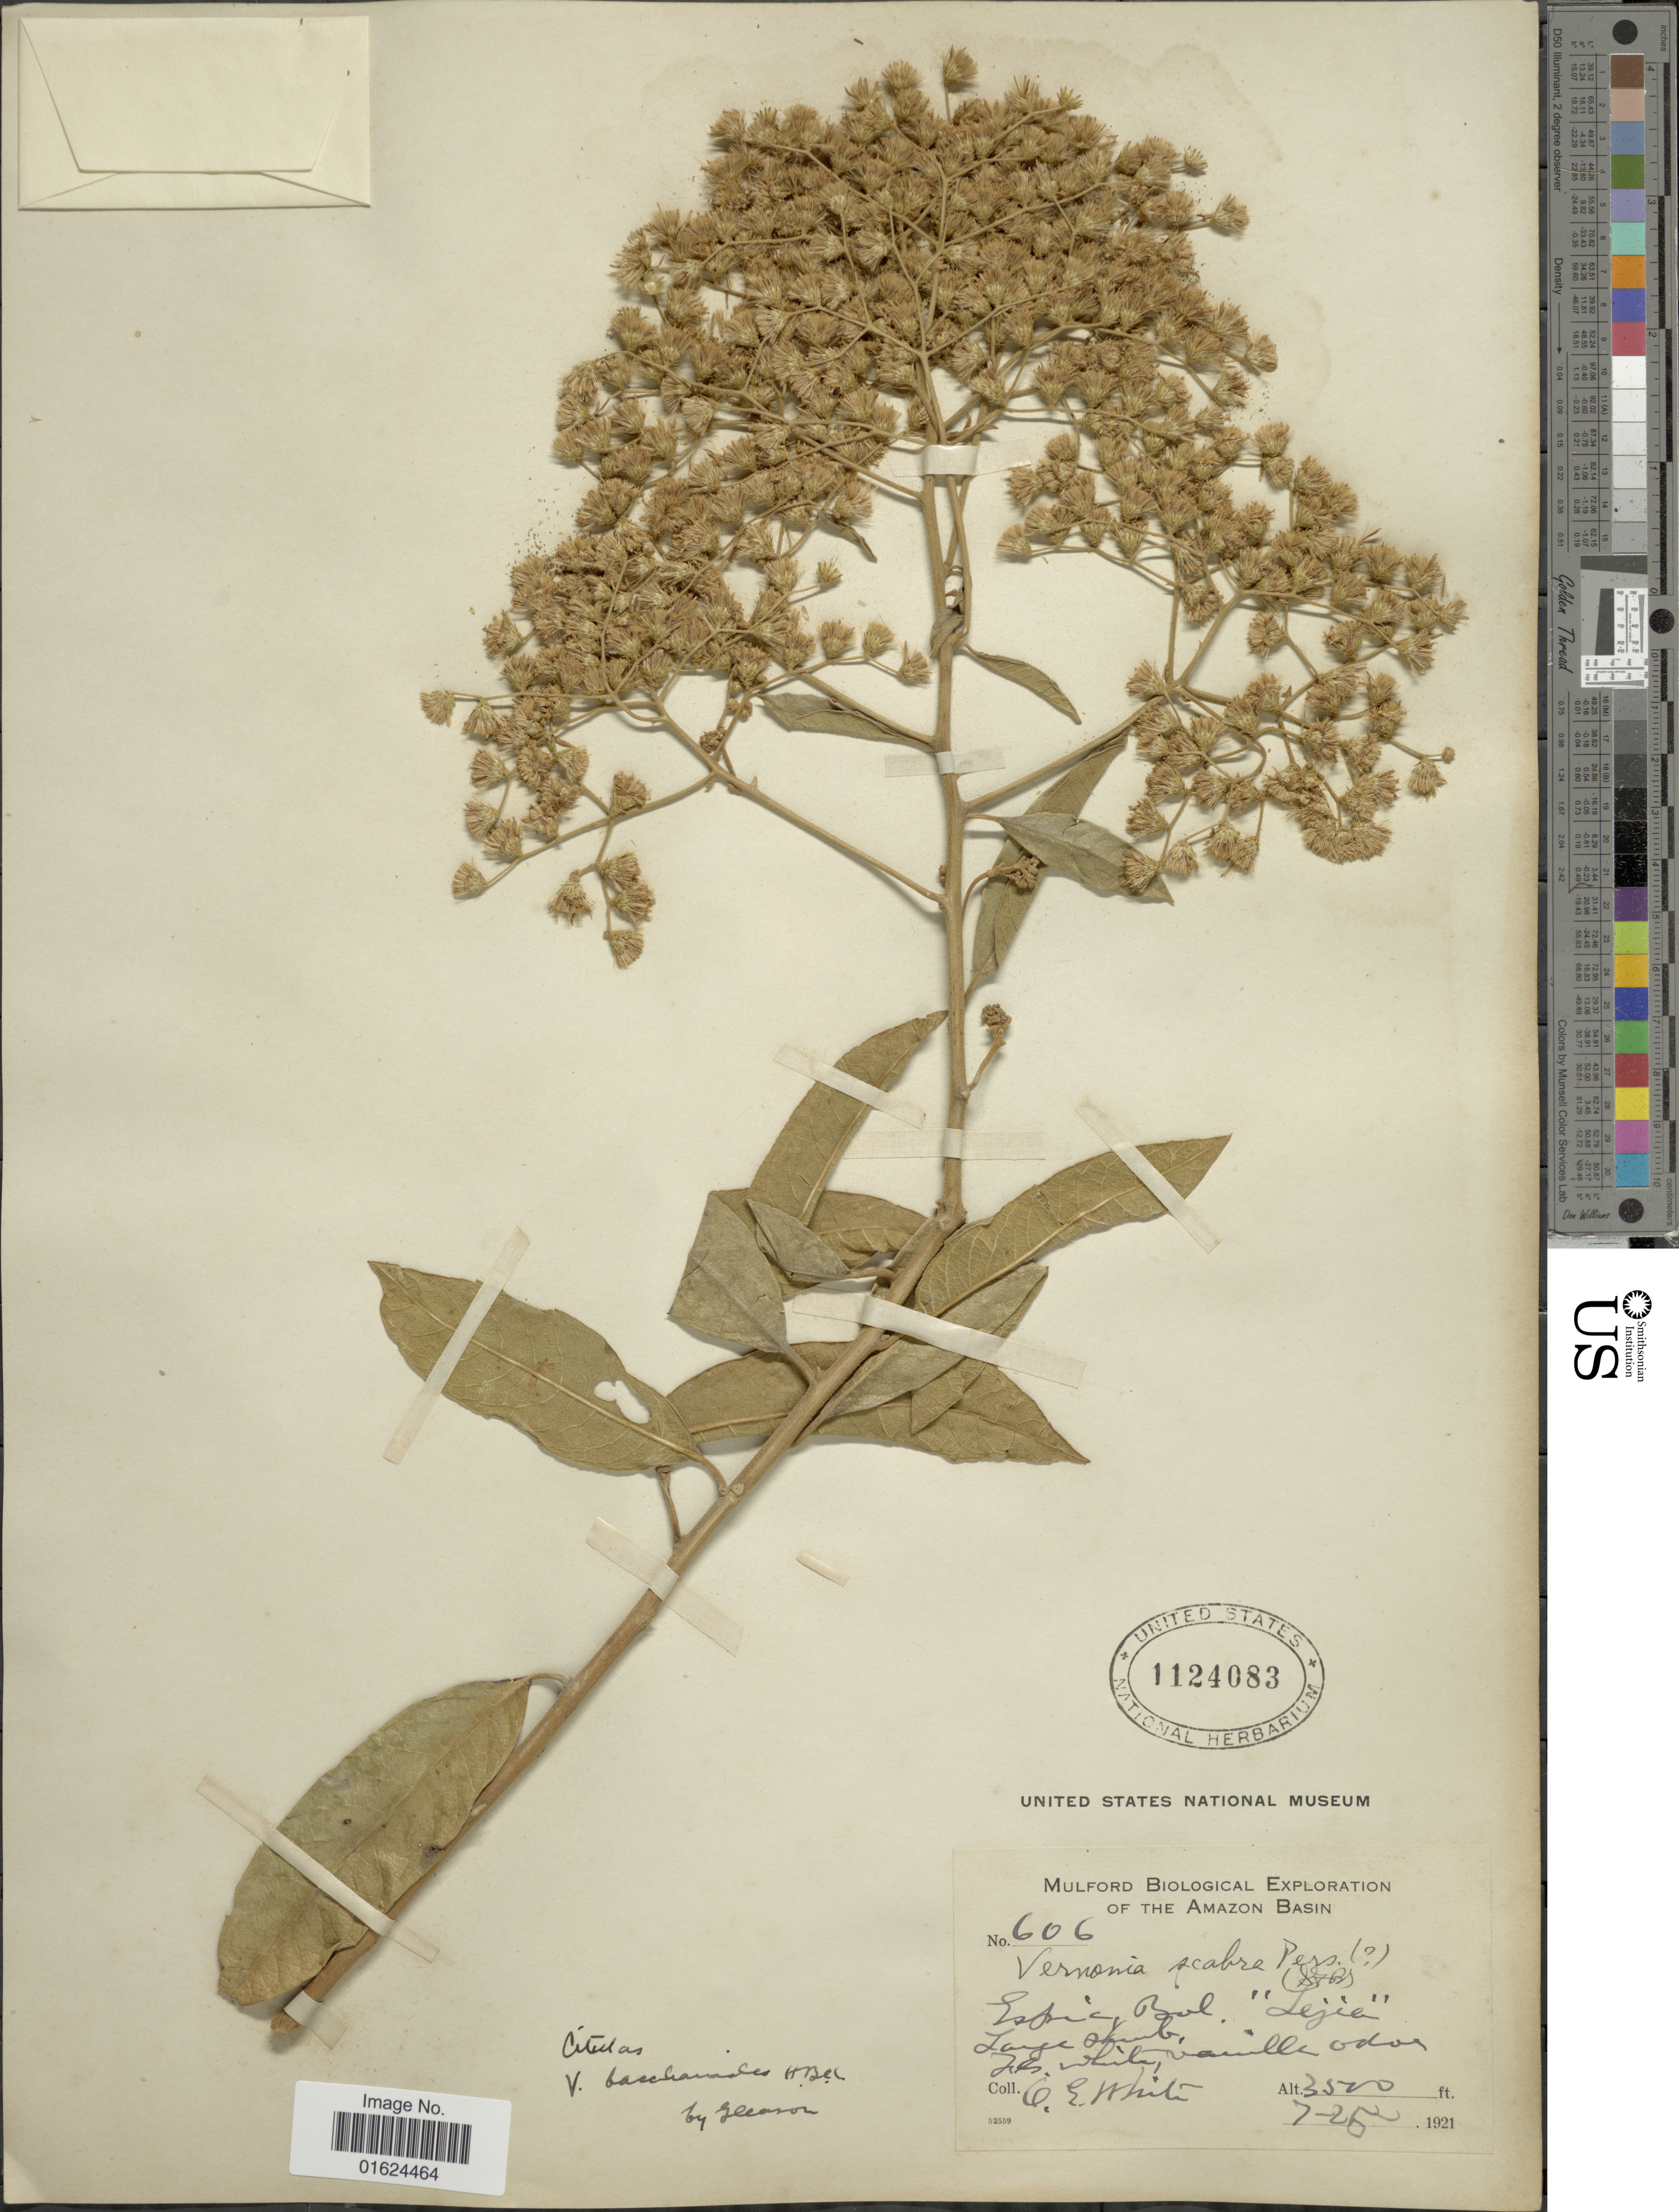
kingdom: Plantae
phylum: Tracheophyta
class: Magnoliopsida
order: Asterales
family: Asteraceae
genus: Vernonanthura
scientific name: Vernonanthura patens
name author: (Kunth) H. Rob.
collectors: O. E. White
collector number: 606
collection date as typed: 7-25-1921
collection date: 1921-07-25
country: Bolivia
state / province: La Paz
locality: Espia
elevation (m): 1067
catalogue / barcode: US 1124083